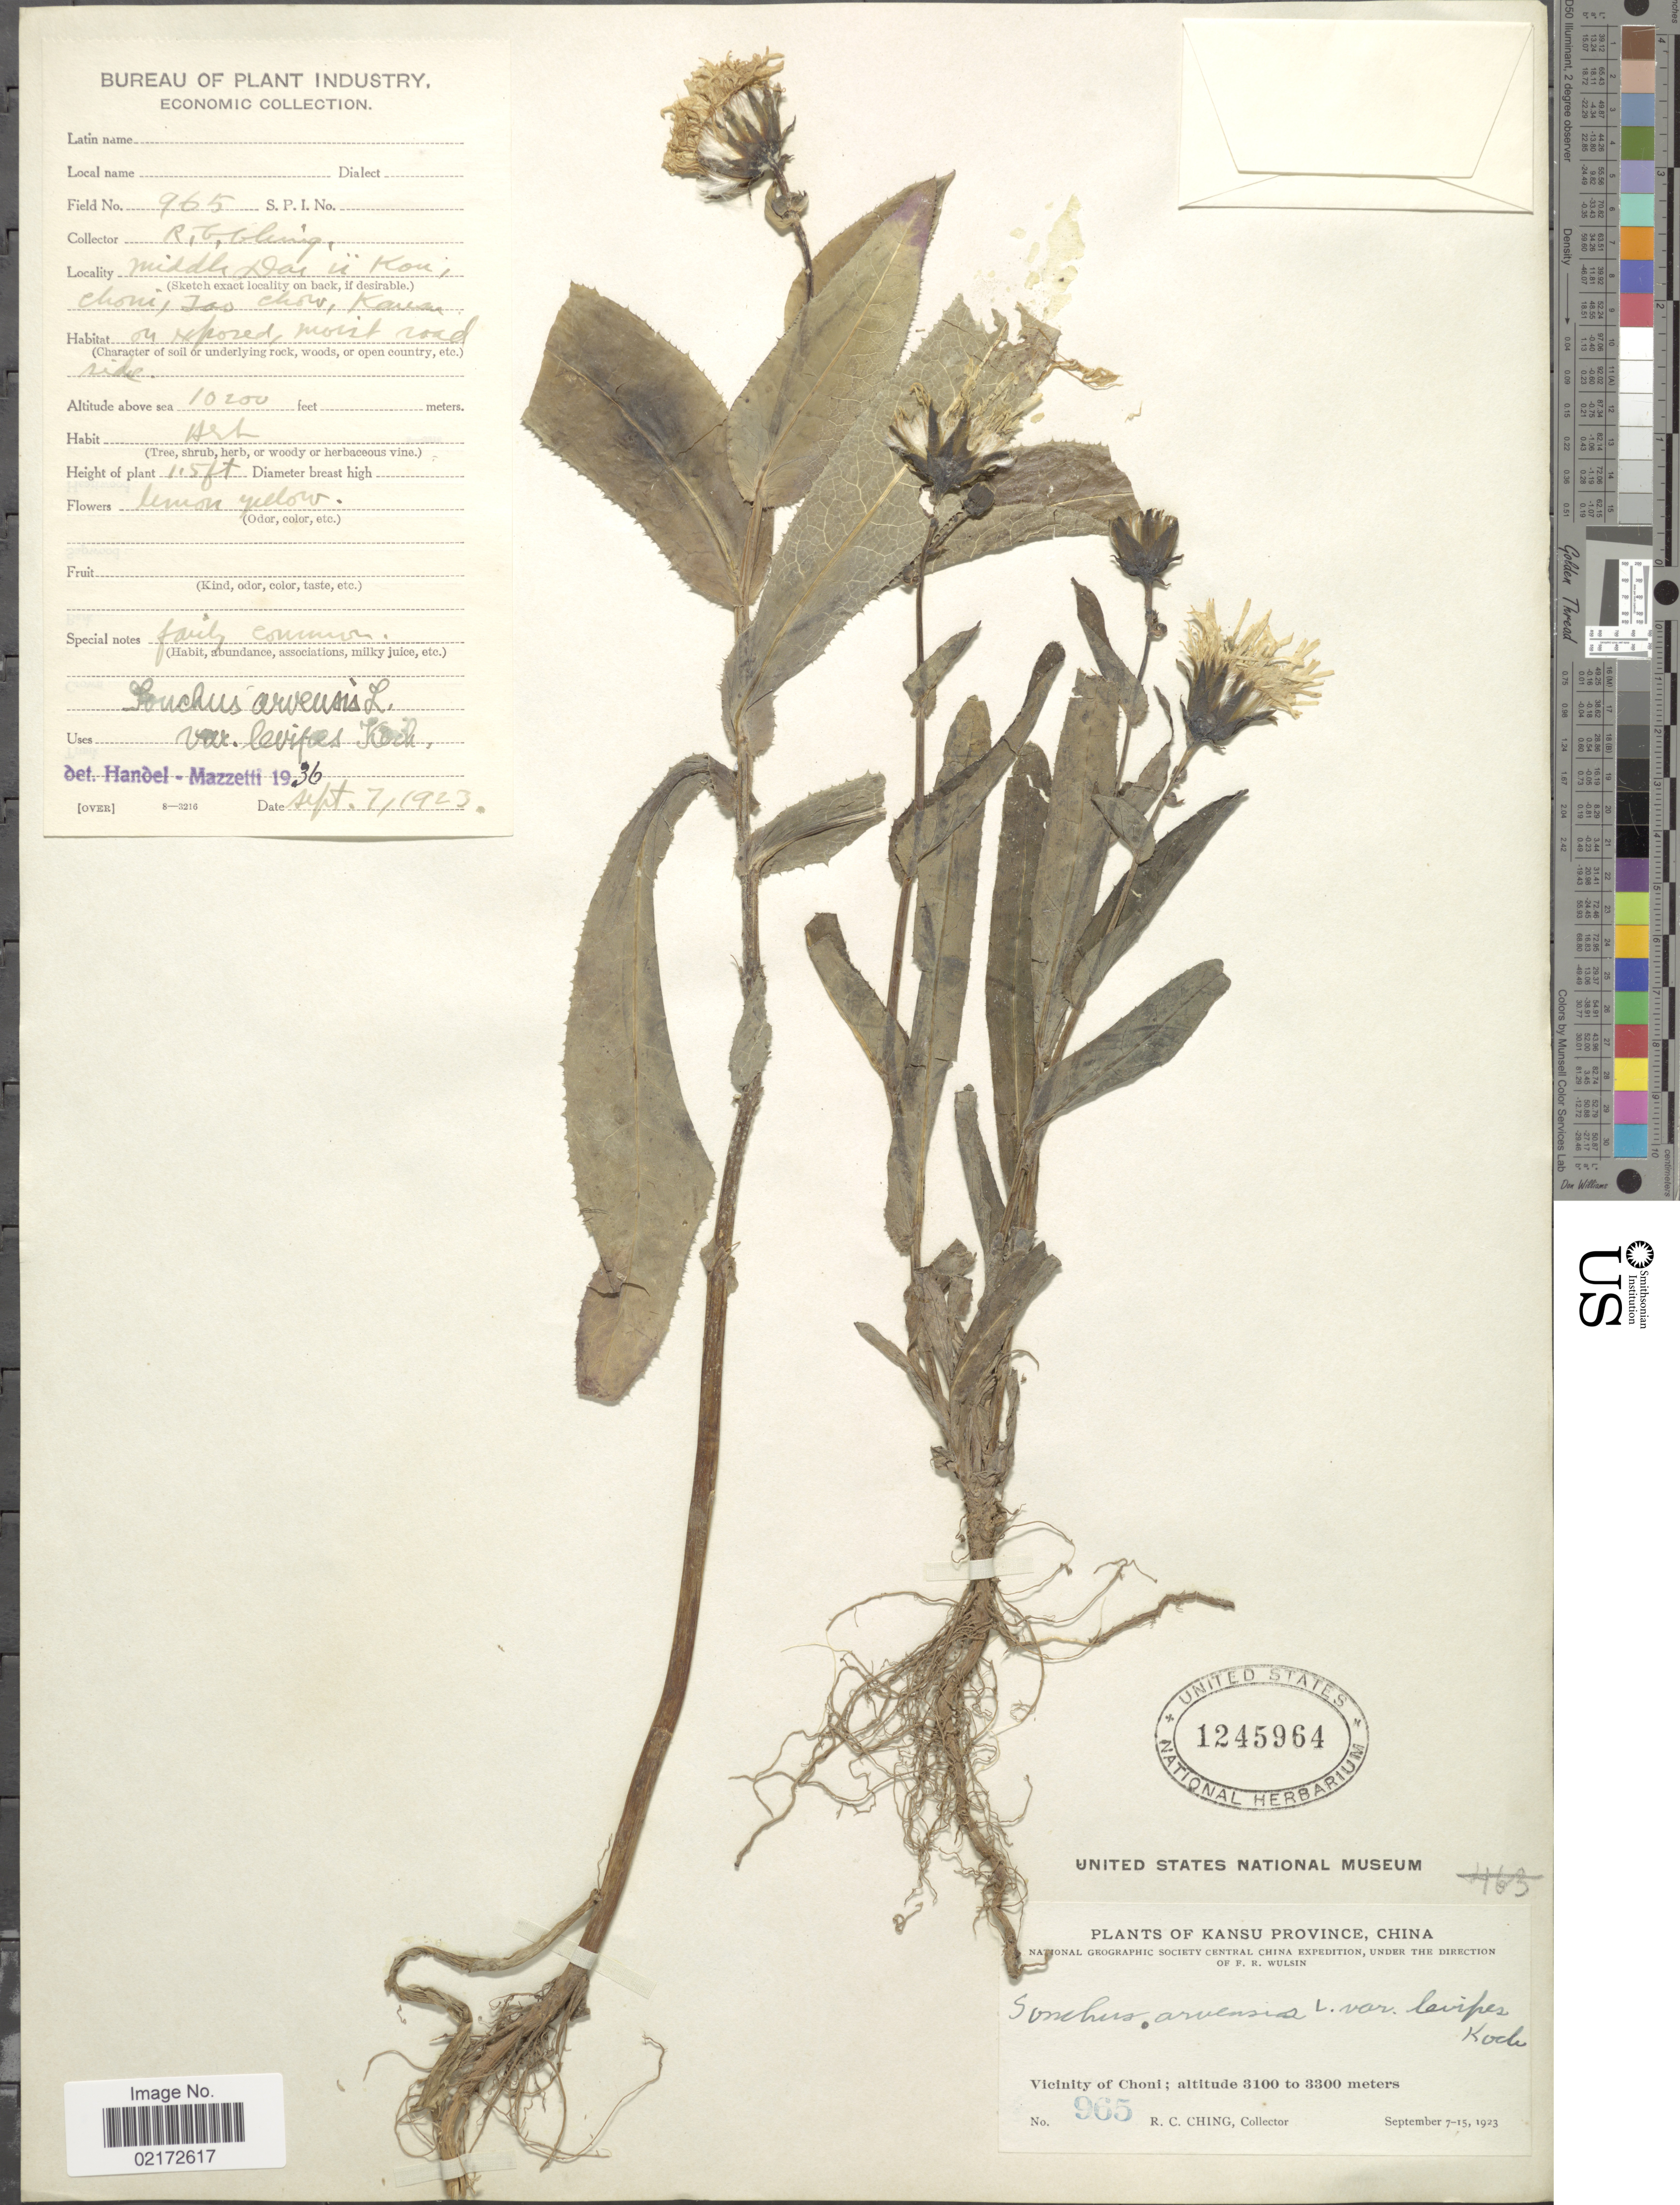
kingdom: Plantae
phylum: Tracheophyta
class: Magnoliopsida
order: Asterales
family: Asteraceae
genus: Sonchus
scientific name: Sonchus brachyotus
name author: DC.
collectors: R. C. Ching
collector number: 965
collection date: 1923-09-07/1923-09-15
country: China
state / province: Gansu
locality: Kansu Province, China. Vicinity of Choni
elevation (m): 3100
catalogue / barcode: US 1245964